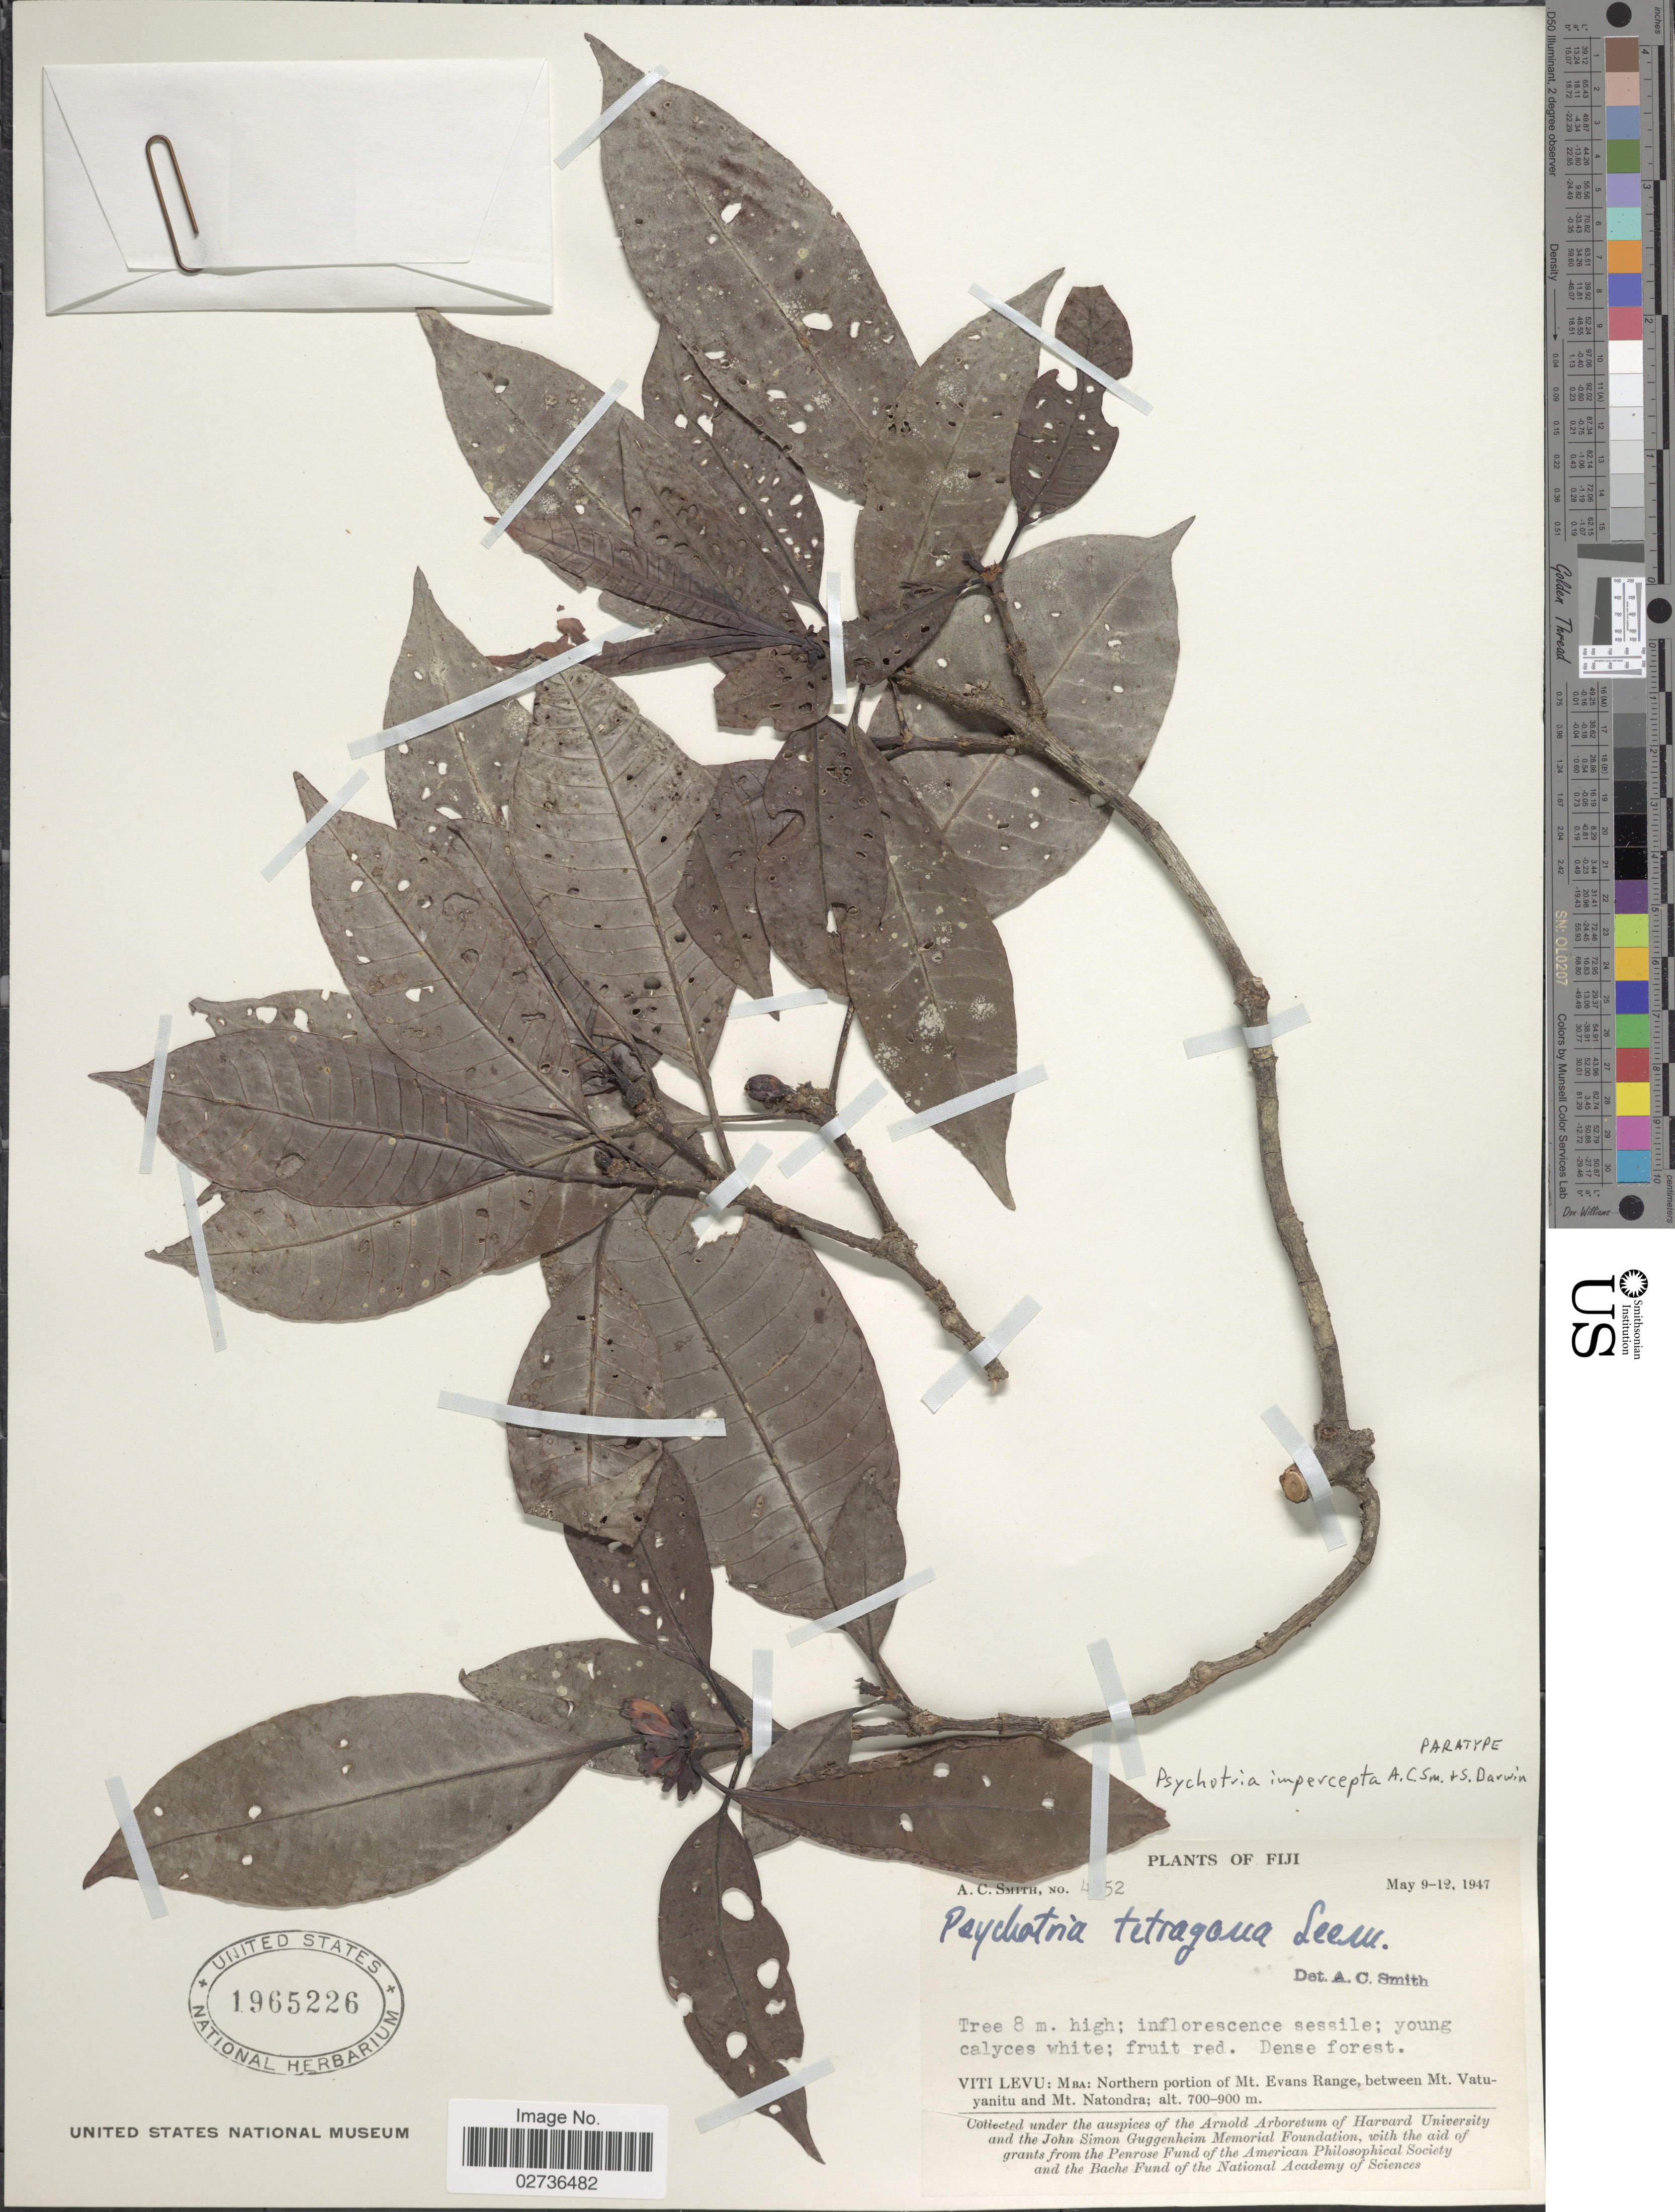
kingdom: Plantae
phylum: Tracheophyta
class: Magnoliopsida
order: Gentianales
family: Rubiaceae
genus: Psychotria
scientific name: Psychotria impercepta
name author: A.C. Sm. & S.P. Darwin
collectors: A. C. Smith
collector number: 452*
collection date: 1947-05-09/1947-05-12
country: Fiji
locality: Viti Levu: Mba: Northern portion of Mt. Evans Range, between Mt. Vatuyanitu and Mt. Natondra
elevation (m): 700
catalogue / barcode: US 1965226